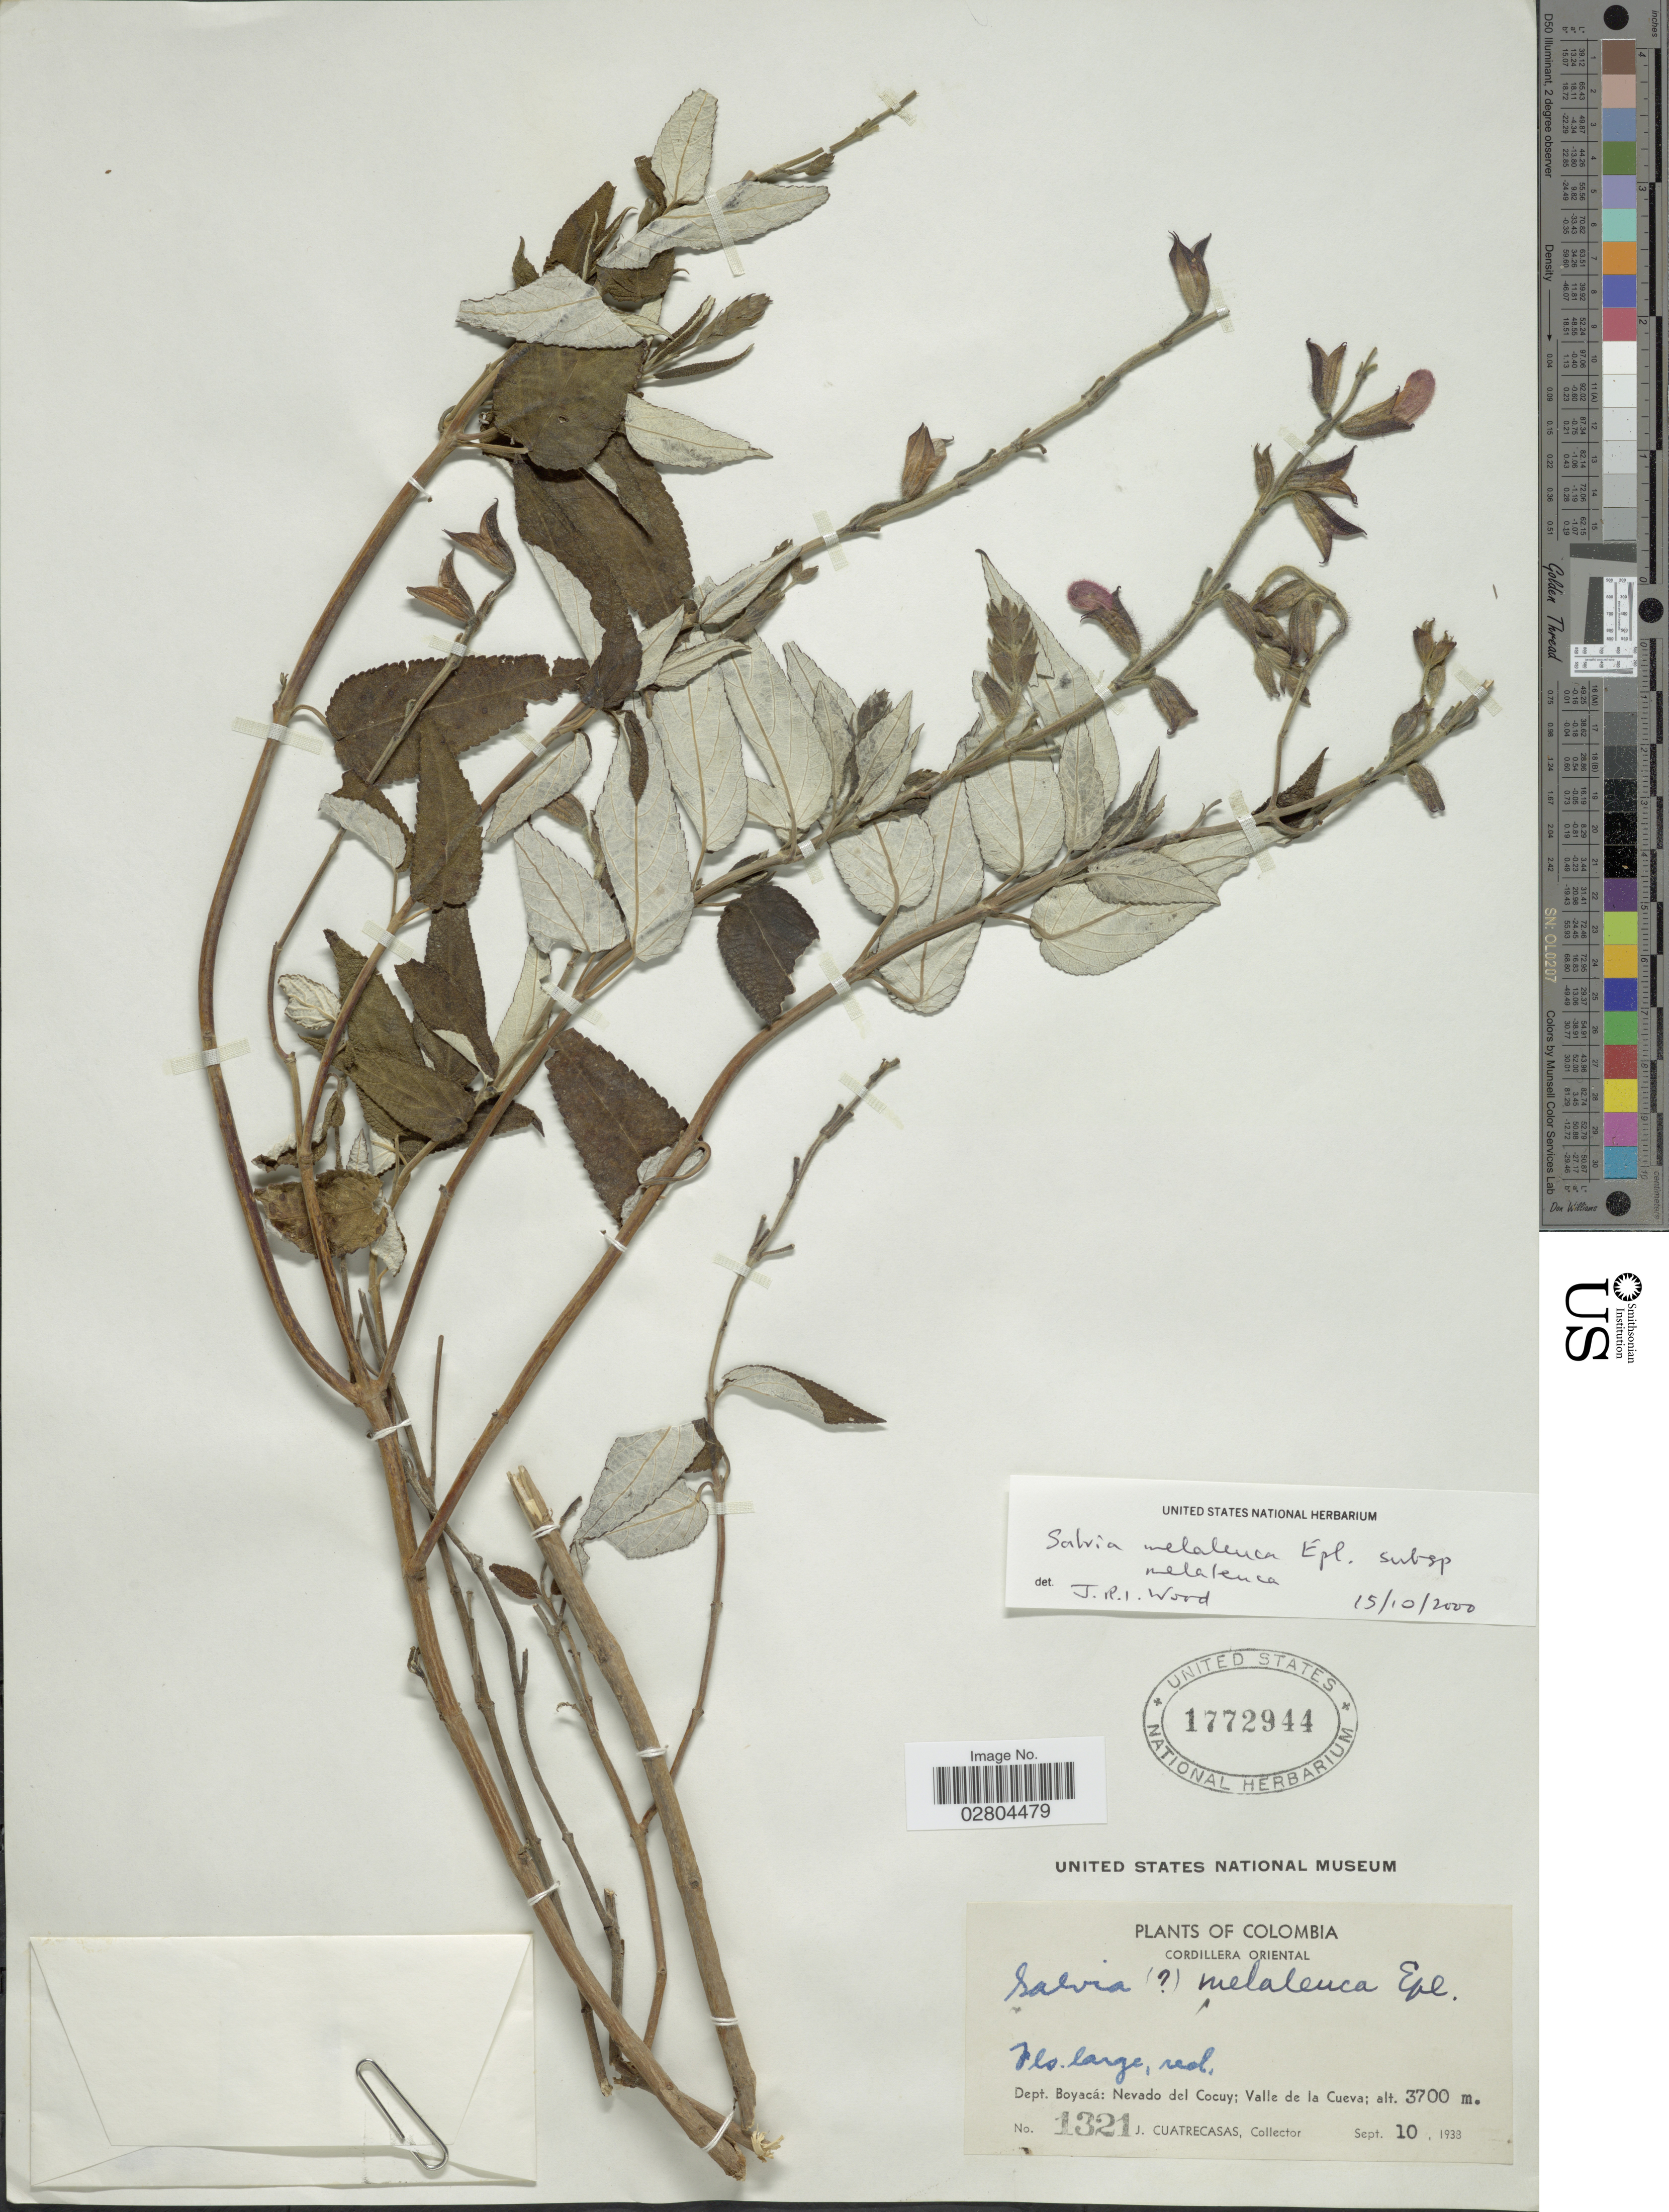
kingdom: Plantae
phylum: Tracheophyta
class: Magnoliopsida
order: Lamiales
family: Lamiaceae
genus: Salvia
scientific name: Salvia melaleuca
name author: Epling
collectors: J. Cuatrecasas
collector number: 1321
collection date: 1938-09-10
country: Colombia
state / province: Boyacá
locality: Cordillera Oriental. Dept. Boyacá: Nevado del Cocuy; Valle de la Cueva.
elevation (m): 3700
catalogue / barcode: US 1772944